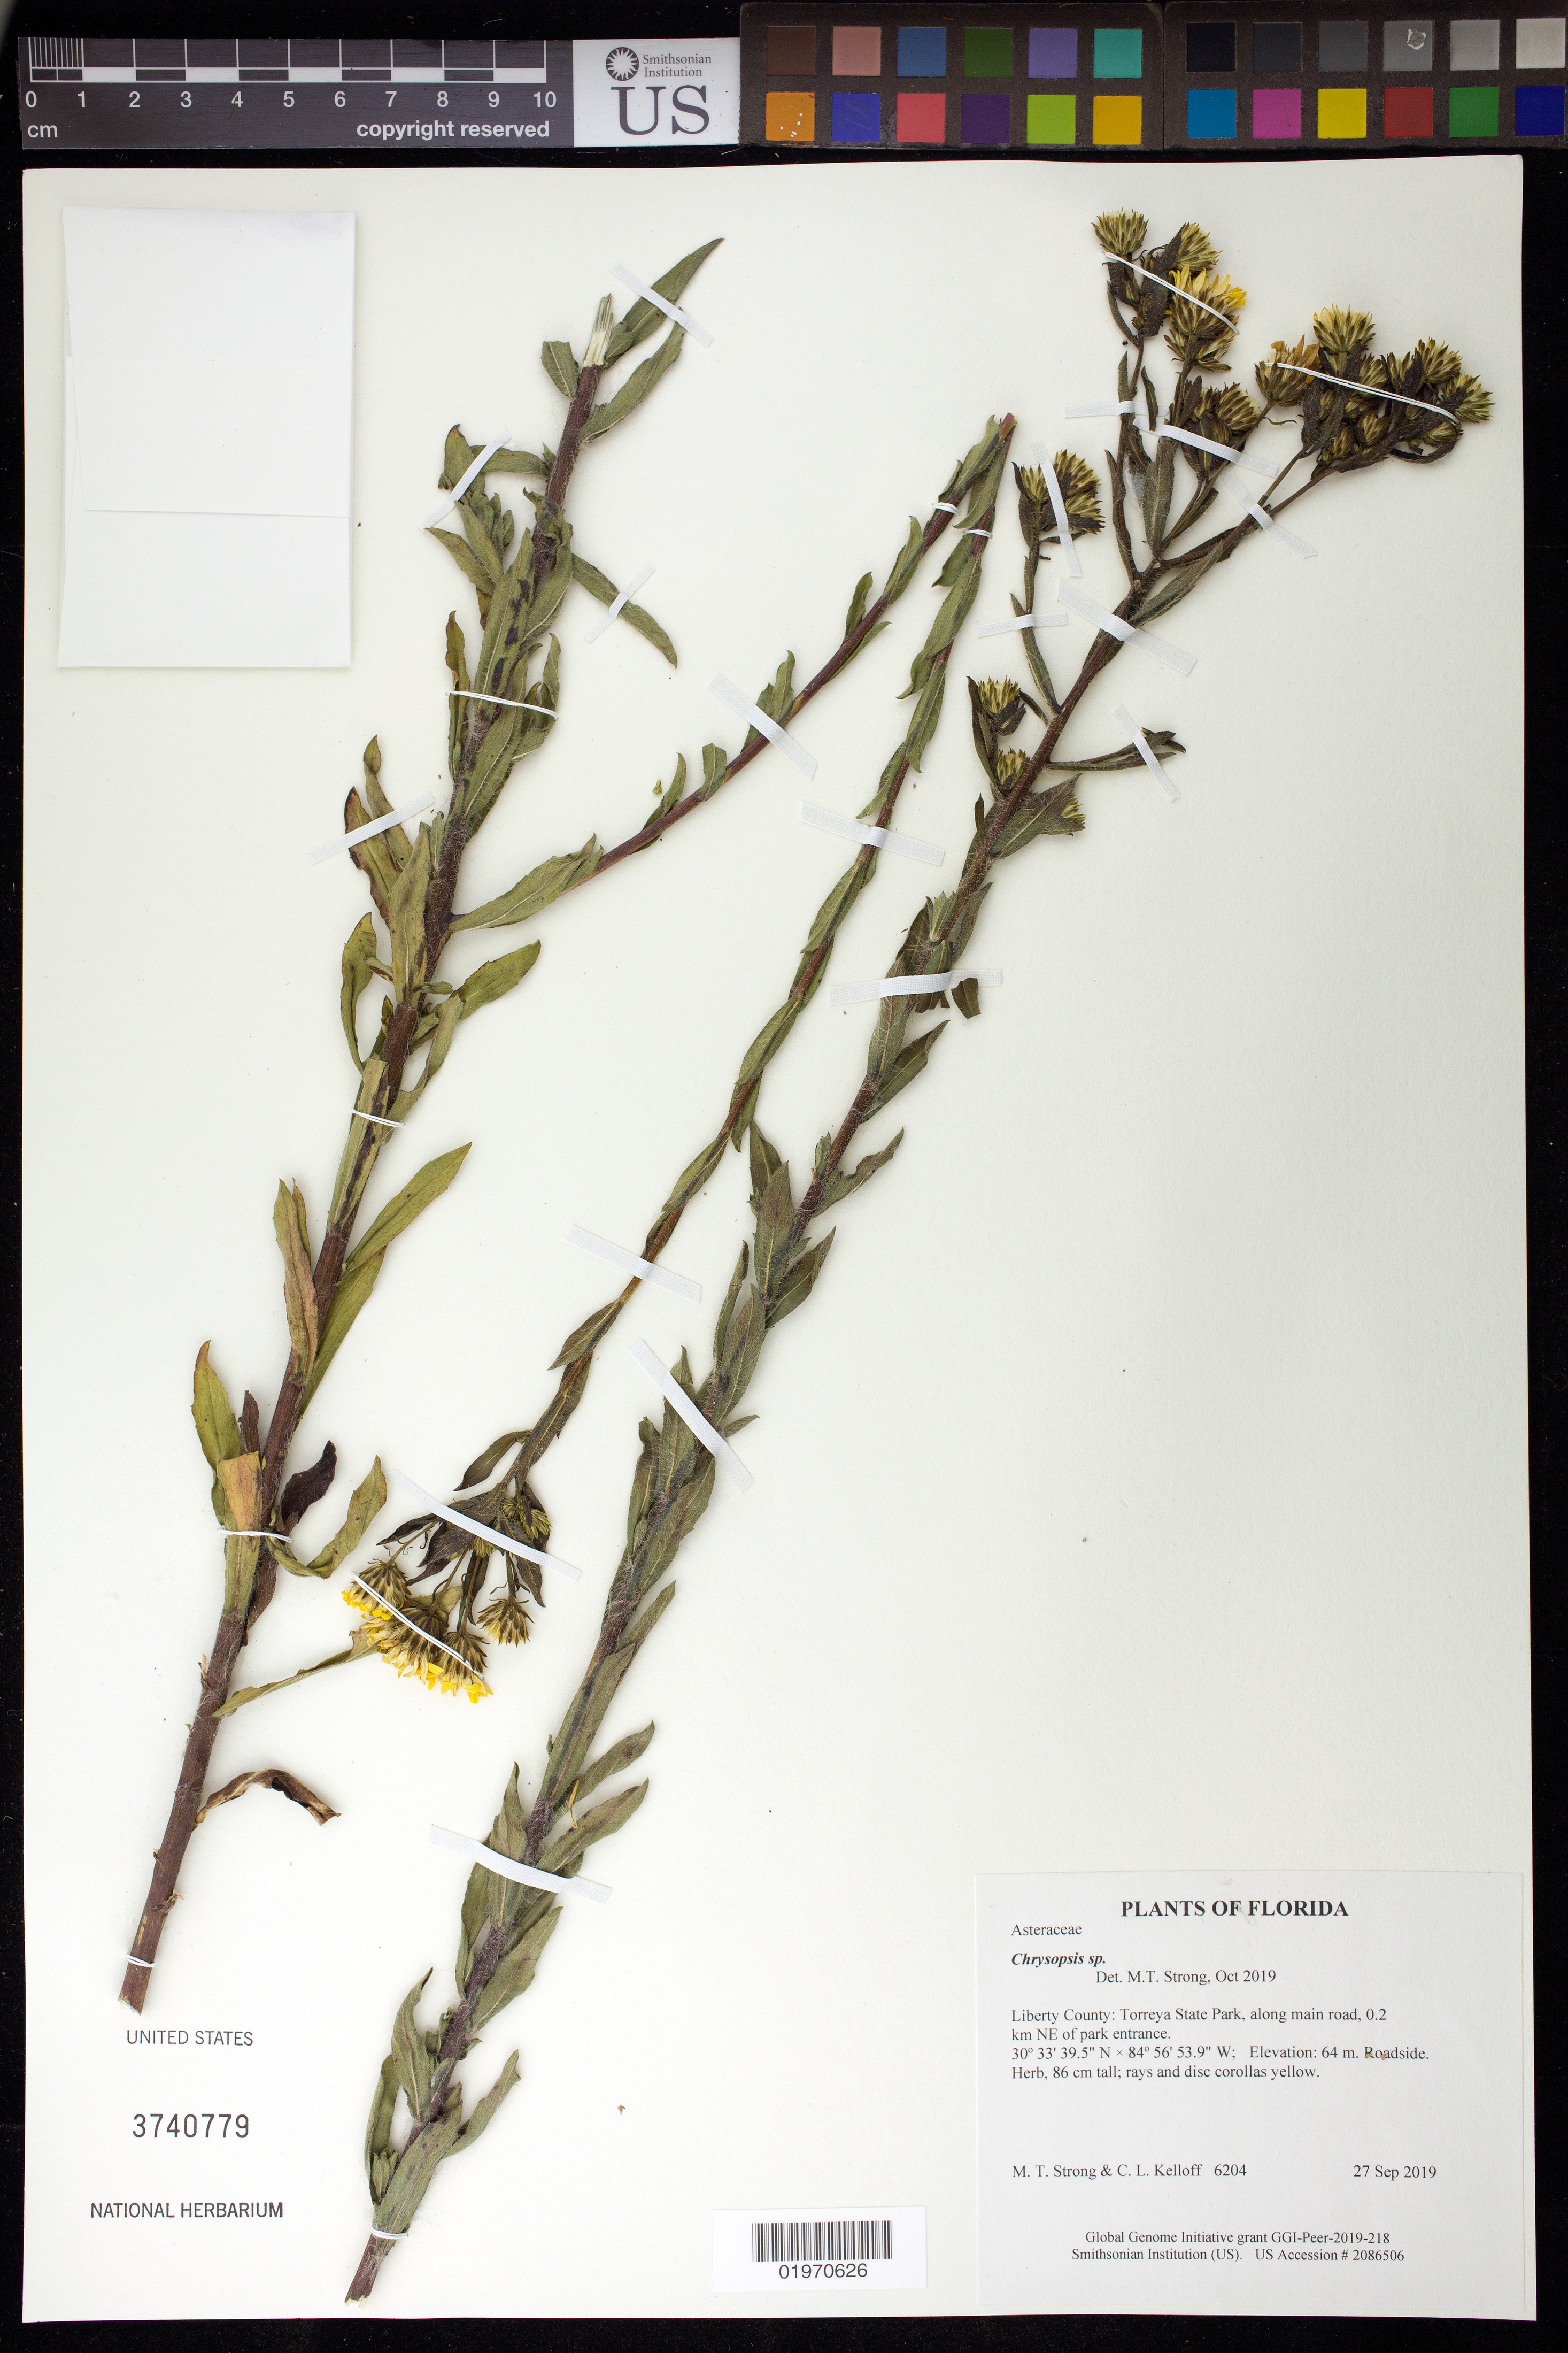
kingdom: Plantae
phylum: Tracheophyta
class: Magnoliopsida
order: Asterales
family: Asteraceae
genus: Chrysopsis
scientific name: Chrysopsis sp.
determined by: Strong, Mark T., (BOT), Smithsonian Institution - National Museum of Natural History (UNITED STATES)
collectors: M. T. Strong & C. L. Kelloff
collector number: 6204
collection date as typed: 27 Sep 2019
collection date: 2019-09-27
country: United States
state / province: Florida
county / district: Liberty County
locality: Torreya State Park, along main road, 0.2 km NE of park entrance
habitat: Roadside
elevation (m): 64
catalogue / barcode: US 3740779